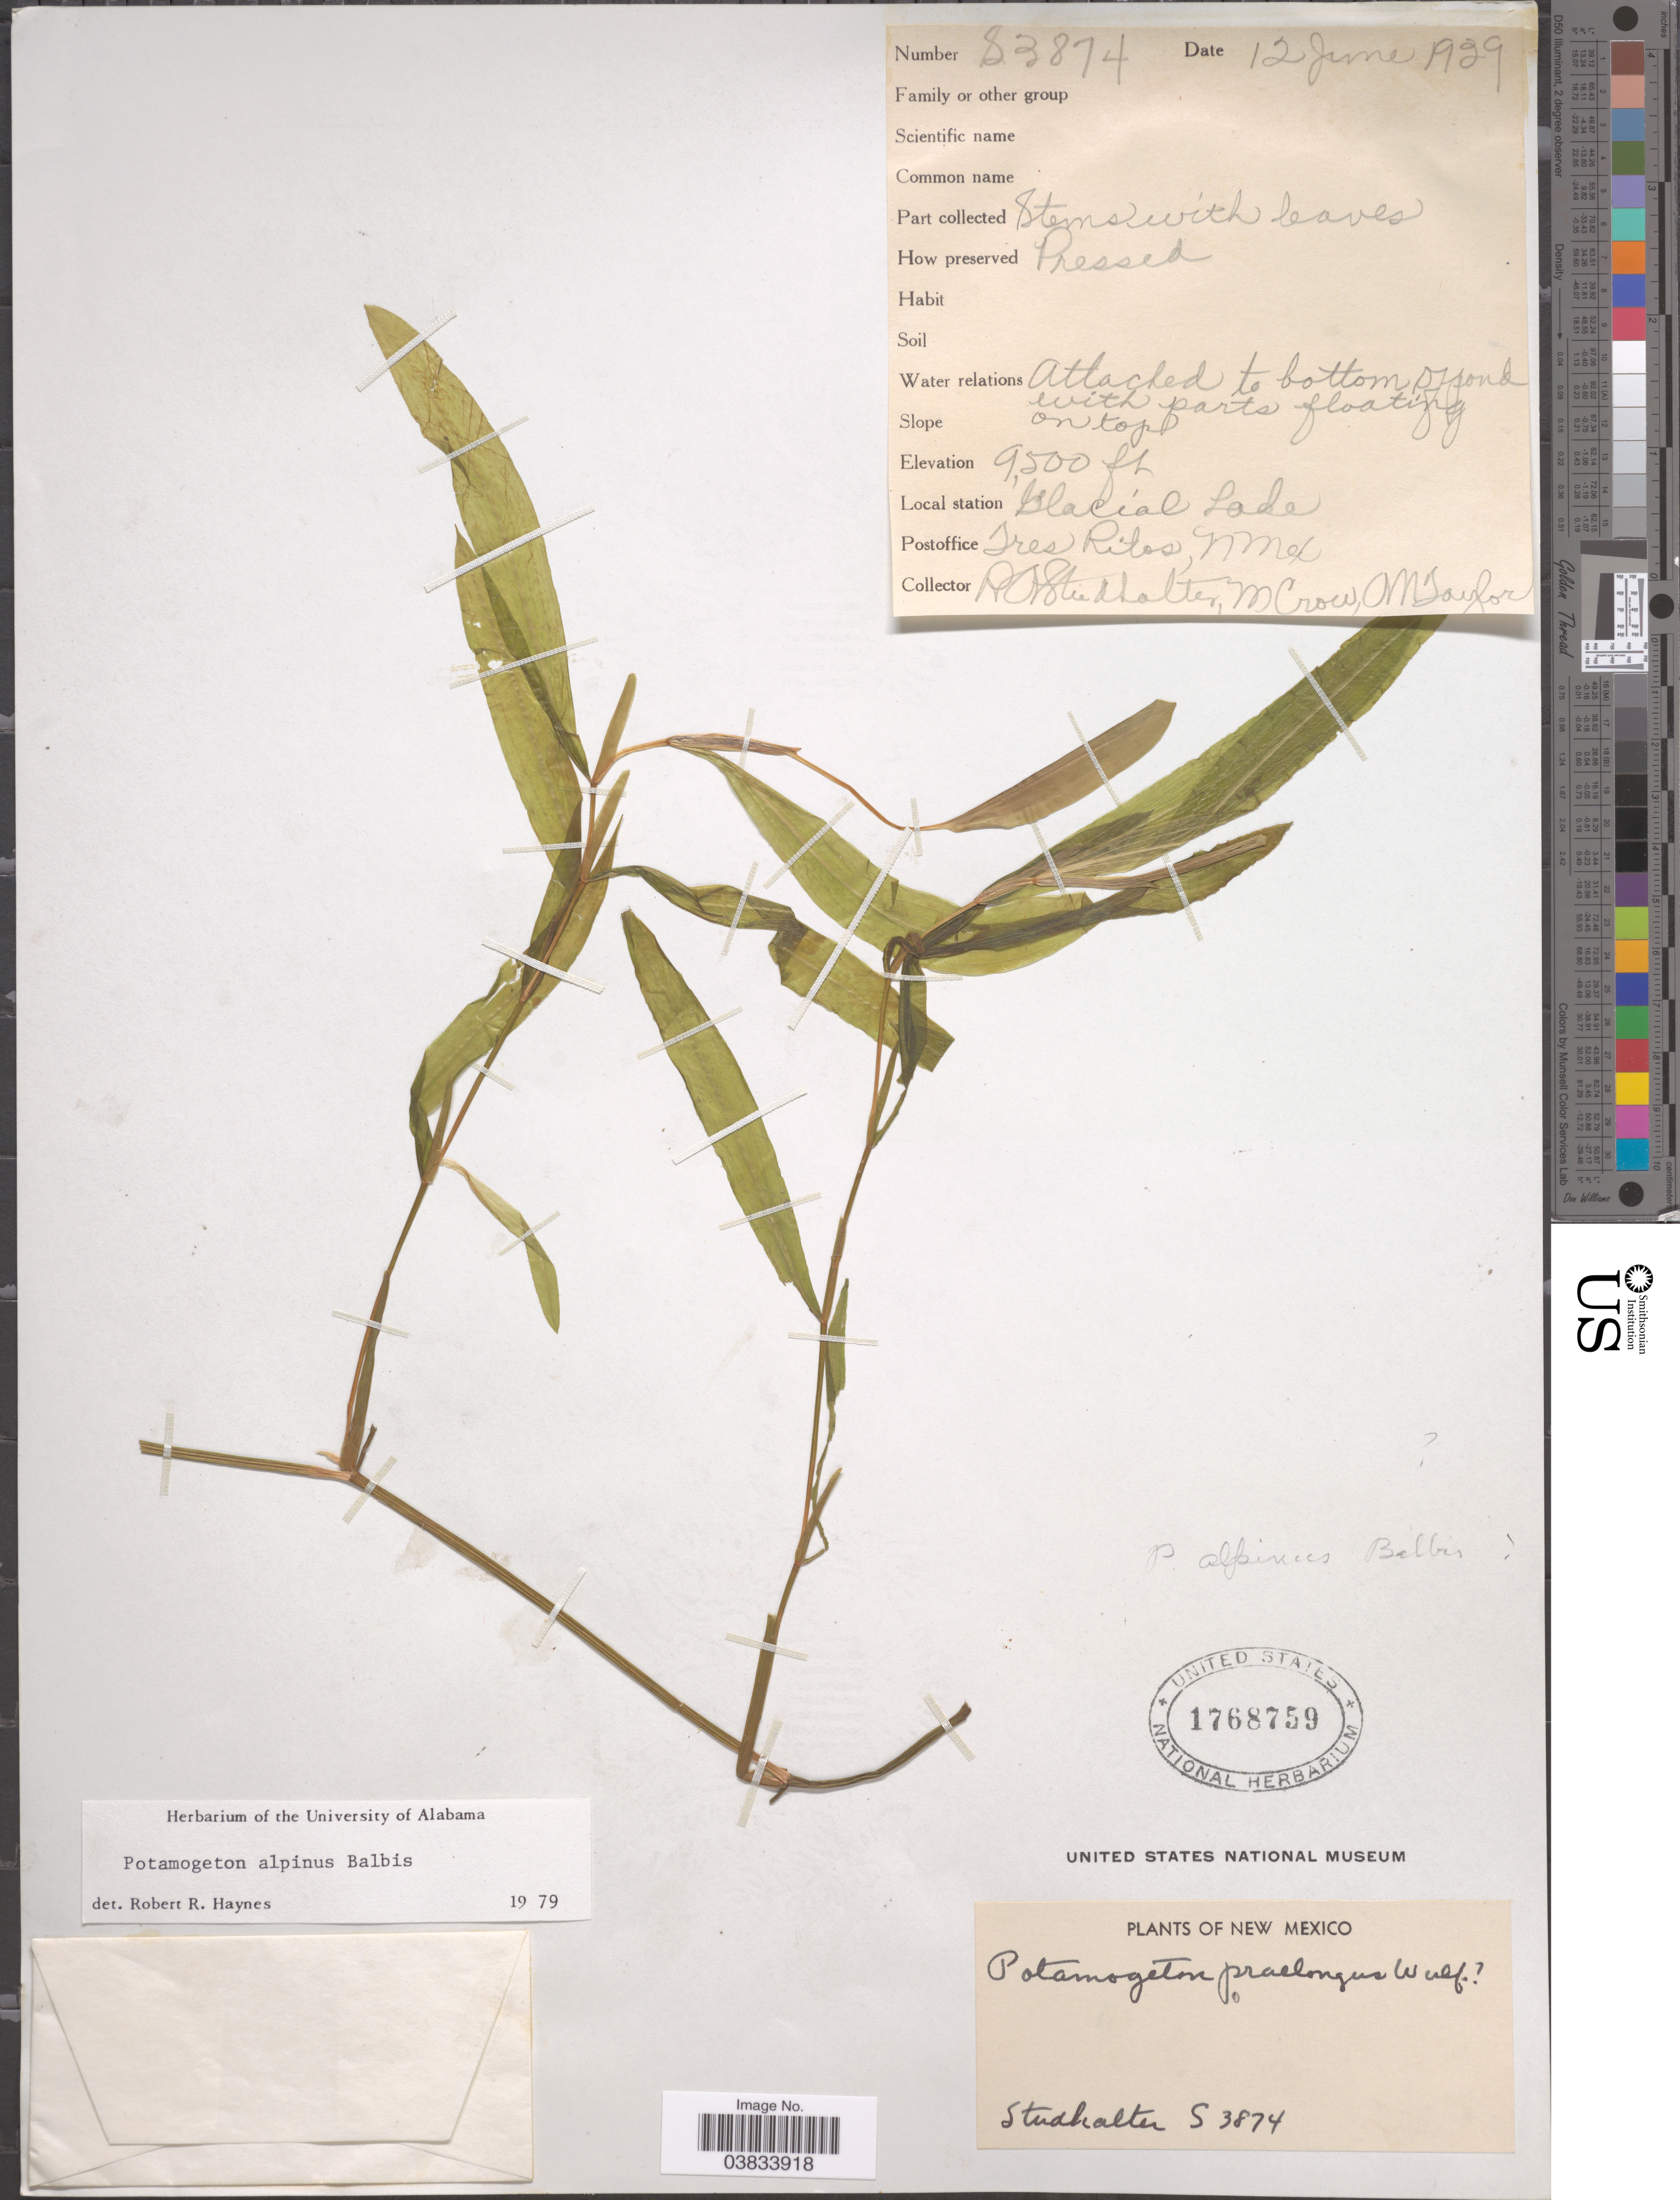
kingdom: Plantae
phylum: Tracheophyta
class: Liliopsida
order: Alismatales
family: Potamogetonaceae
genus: Potamogeton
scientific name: Potamogeton alpinus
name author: Balb.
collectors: R. Studhalter, M. Crow & M. Taylor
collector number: S3874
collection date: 1939-06-12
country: United States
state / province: New Mexico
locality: Station Glacial Lake. Postoffice Tres Ritos, N. Mex.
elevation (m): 2896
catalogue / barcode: US 1768759